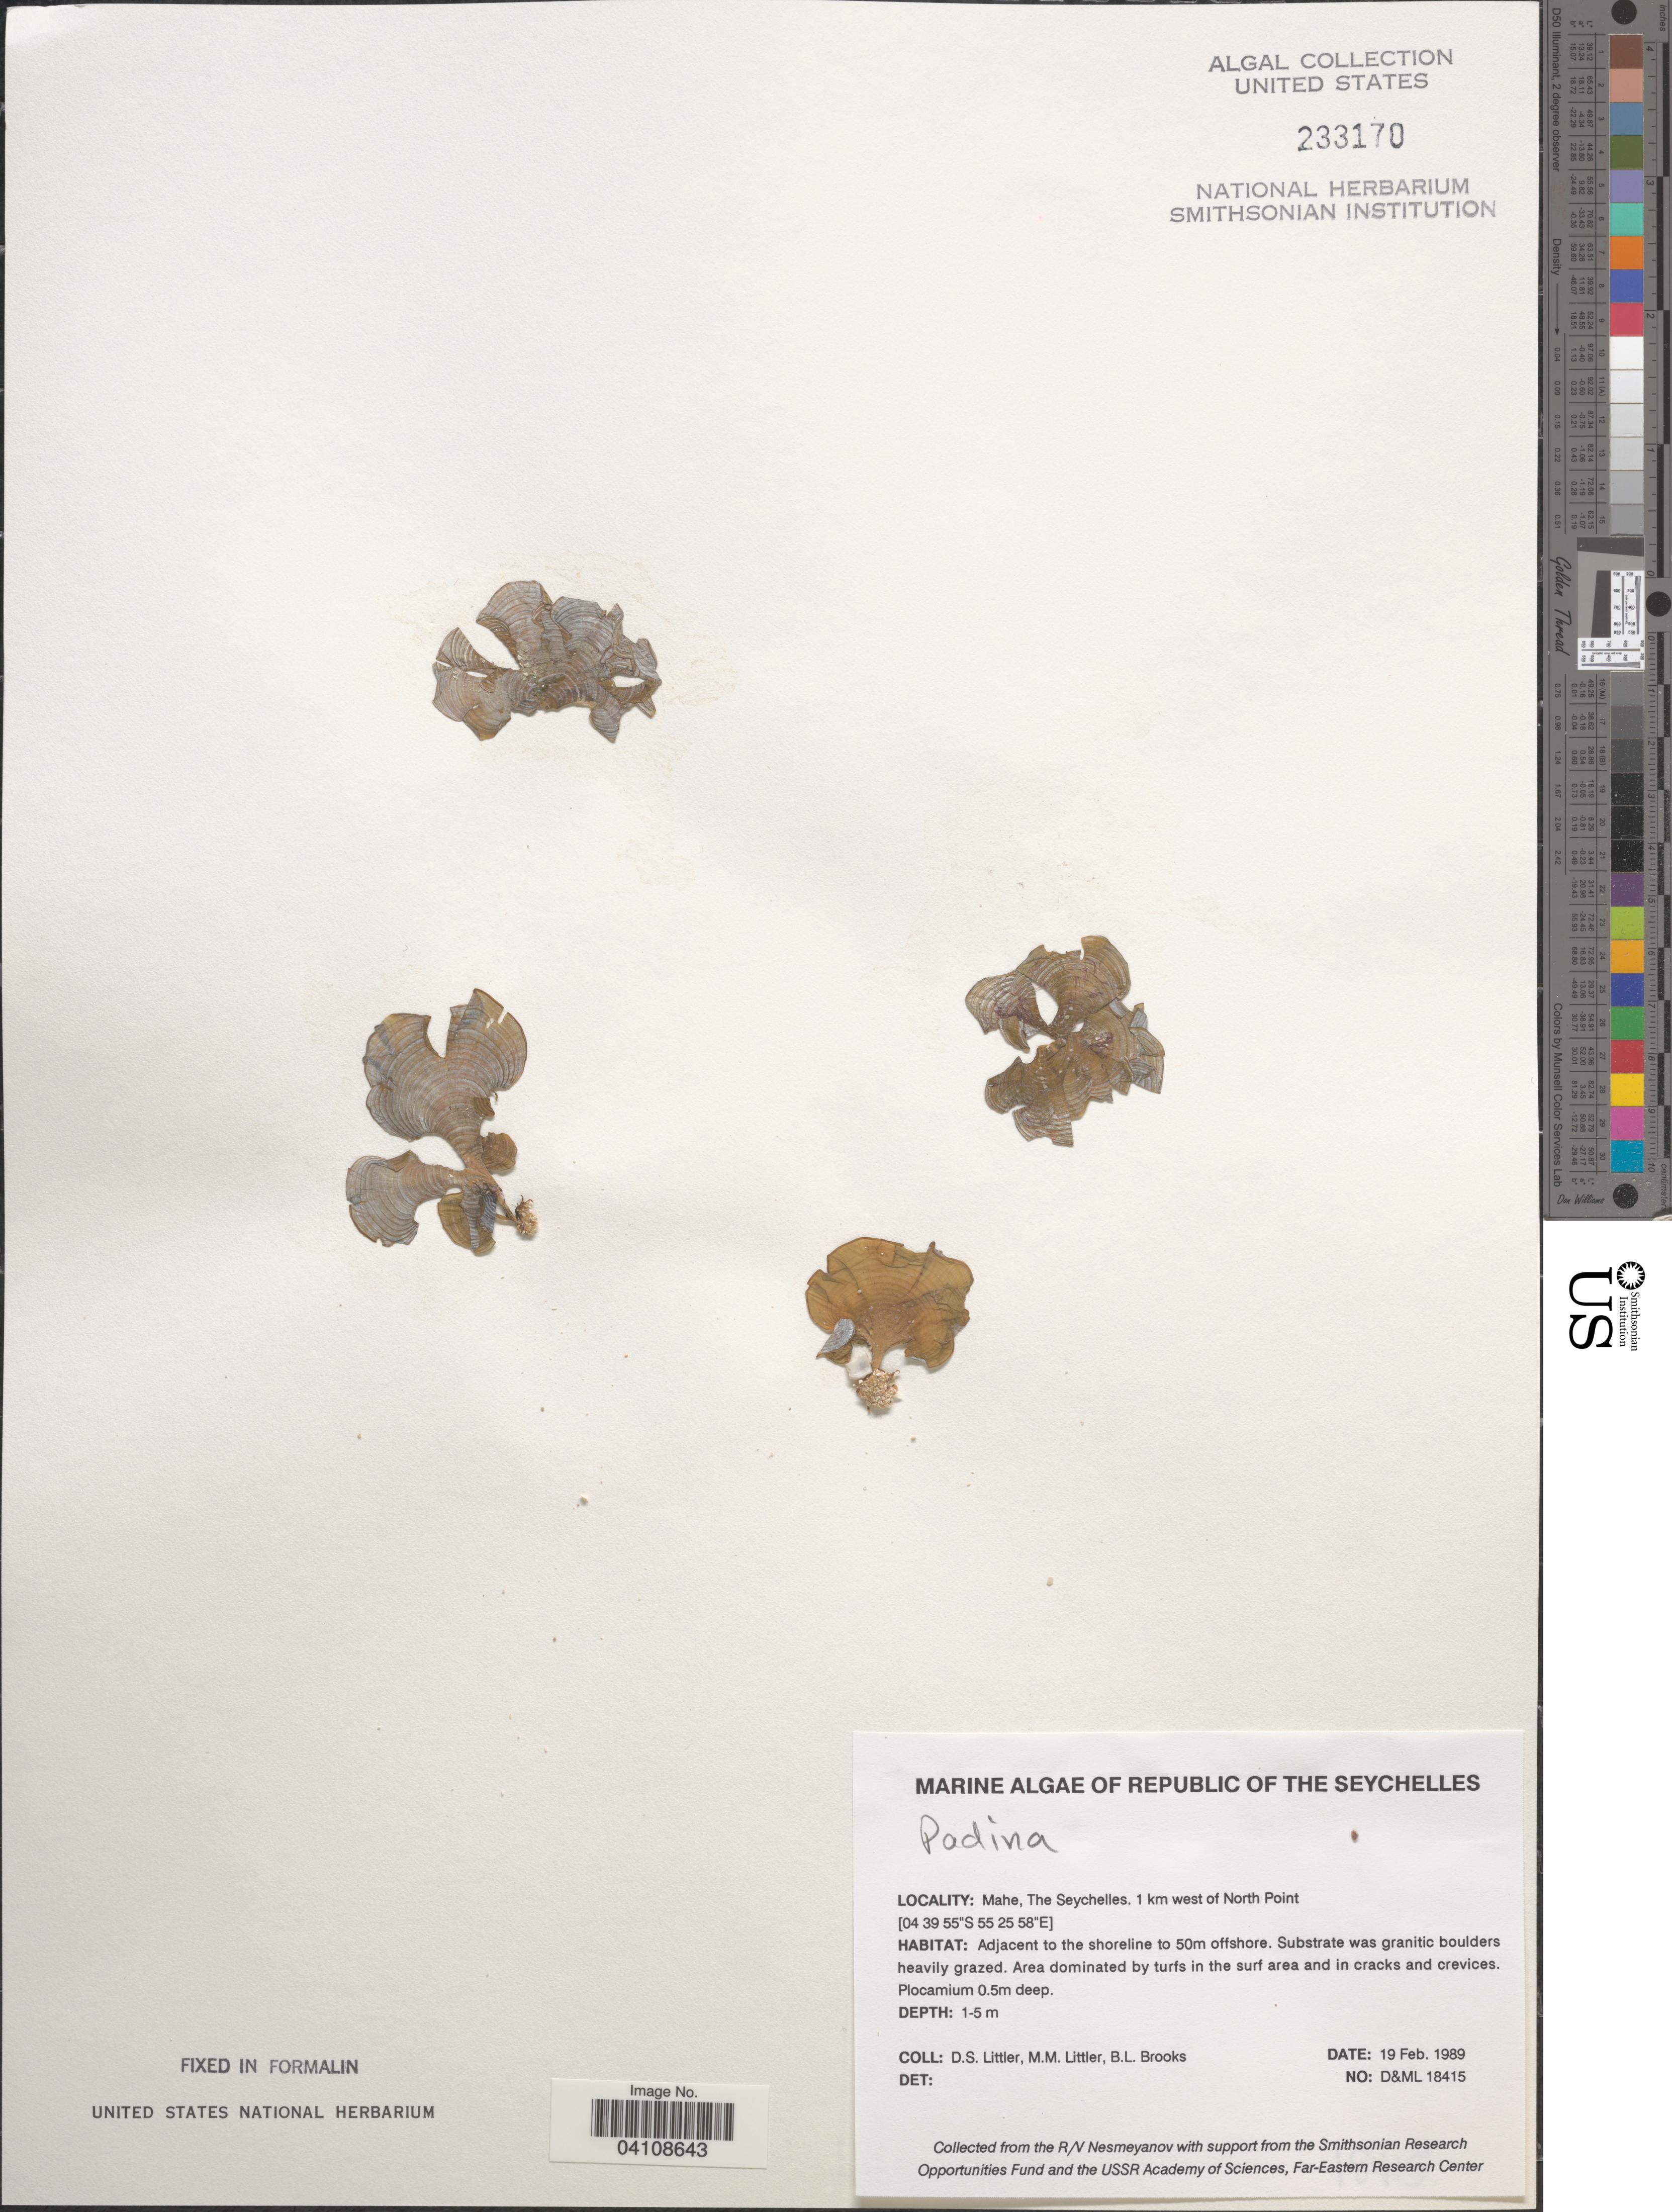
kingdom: Chromista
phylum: Ochrophyta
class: Phaeophyceae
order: Dictyotales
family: Dictyotaceae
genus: Padina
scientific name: Padina sp.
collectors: D. S. Littler & B. Brooks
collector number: D&ML18415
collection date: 1989-02-19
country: Seychelles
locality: Republic of The Seychelles. Mahe. 1 km west of North Point. Adjacent to the shoreline to 50m offshore.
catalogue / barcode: US 233170